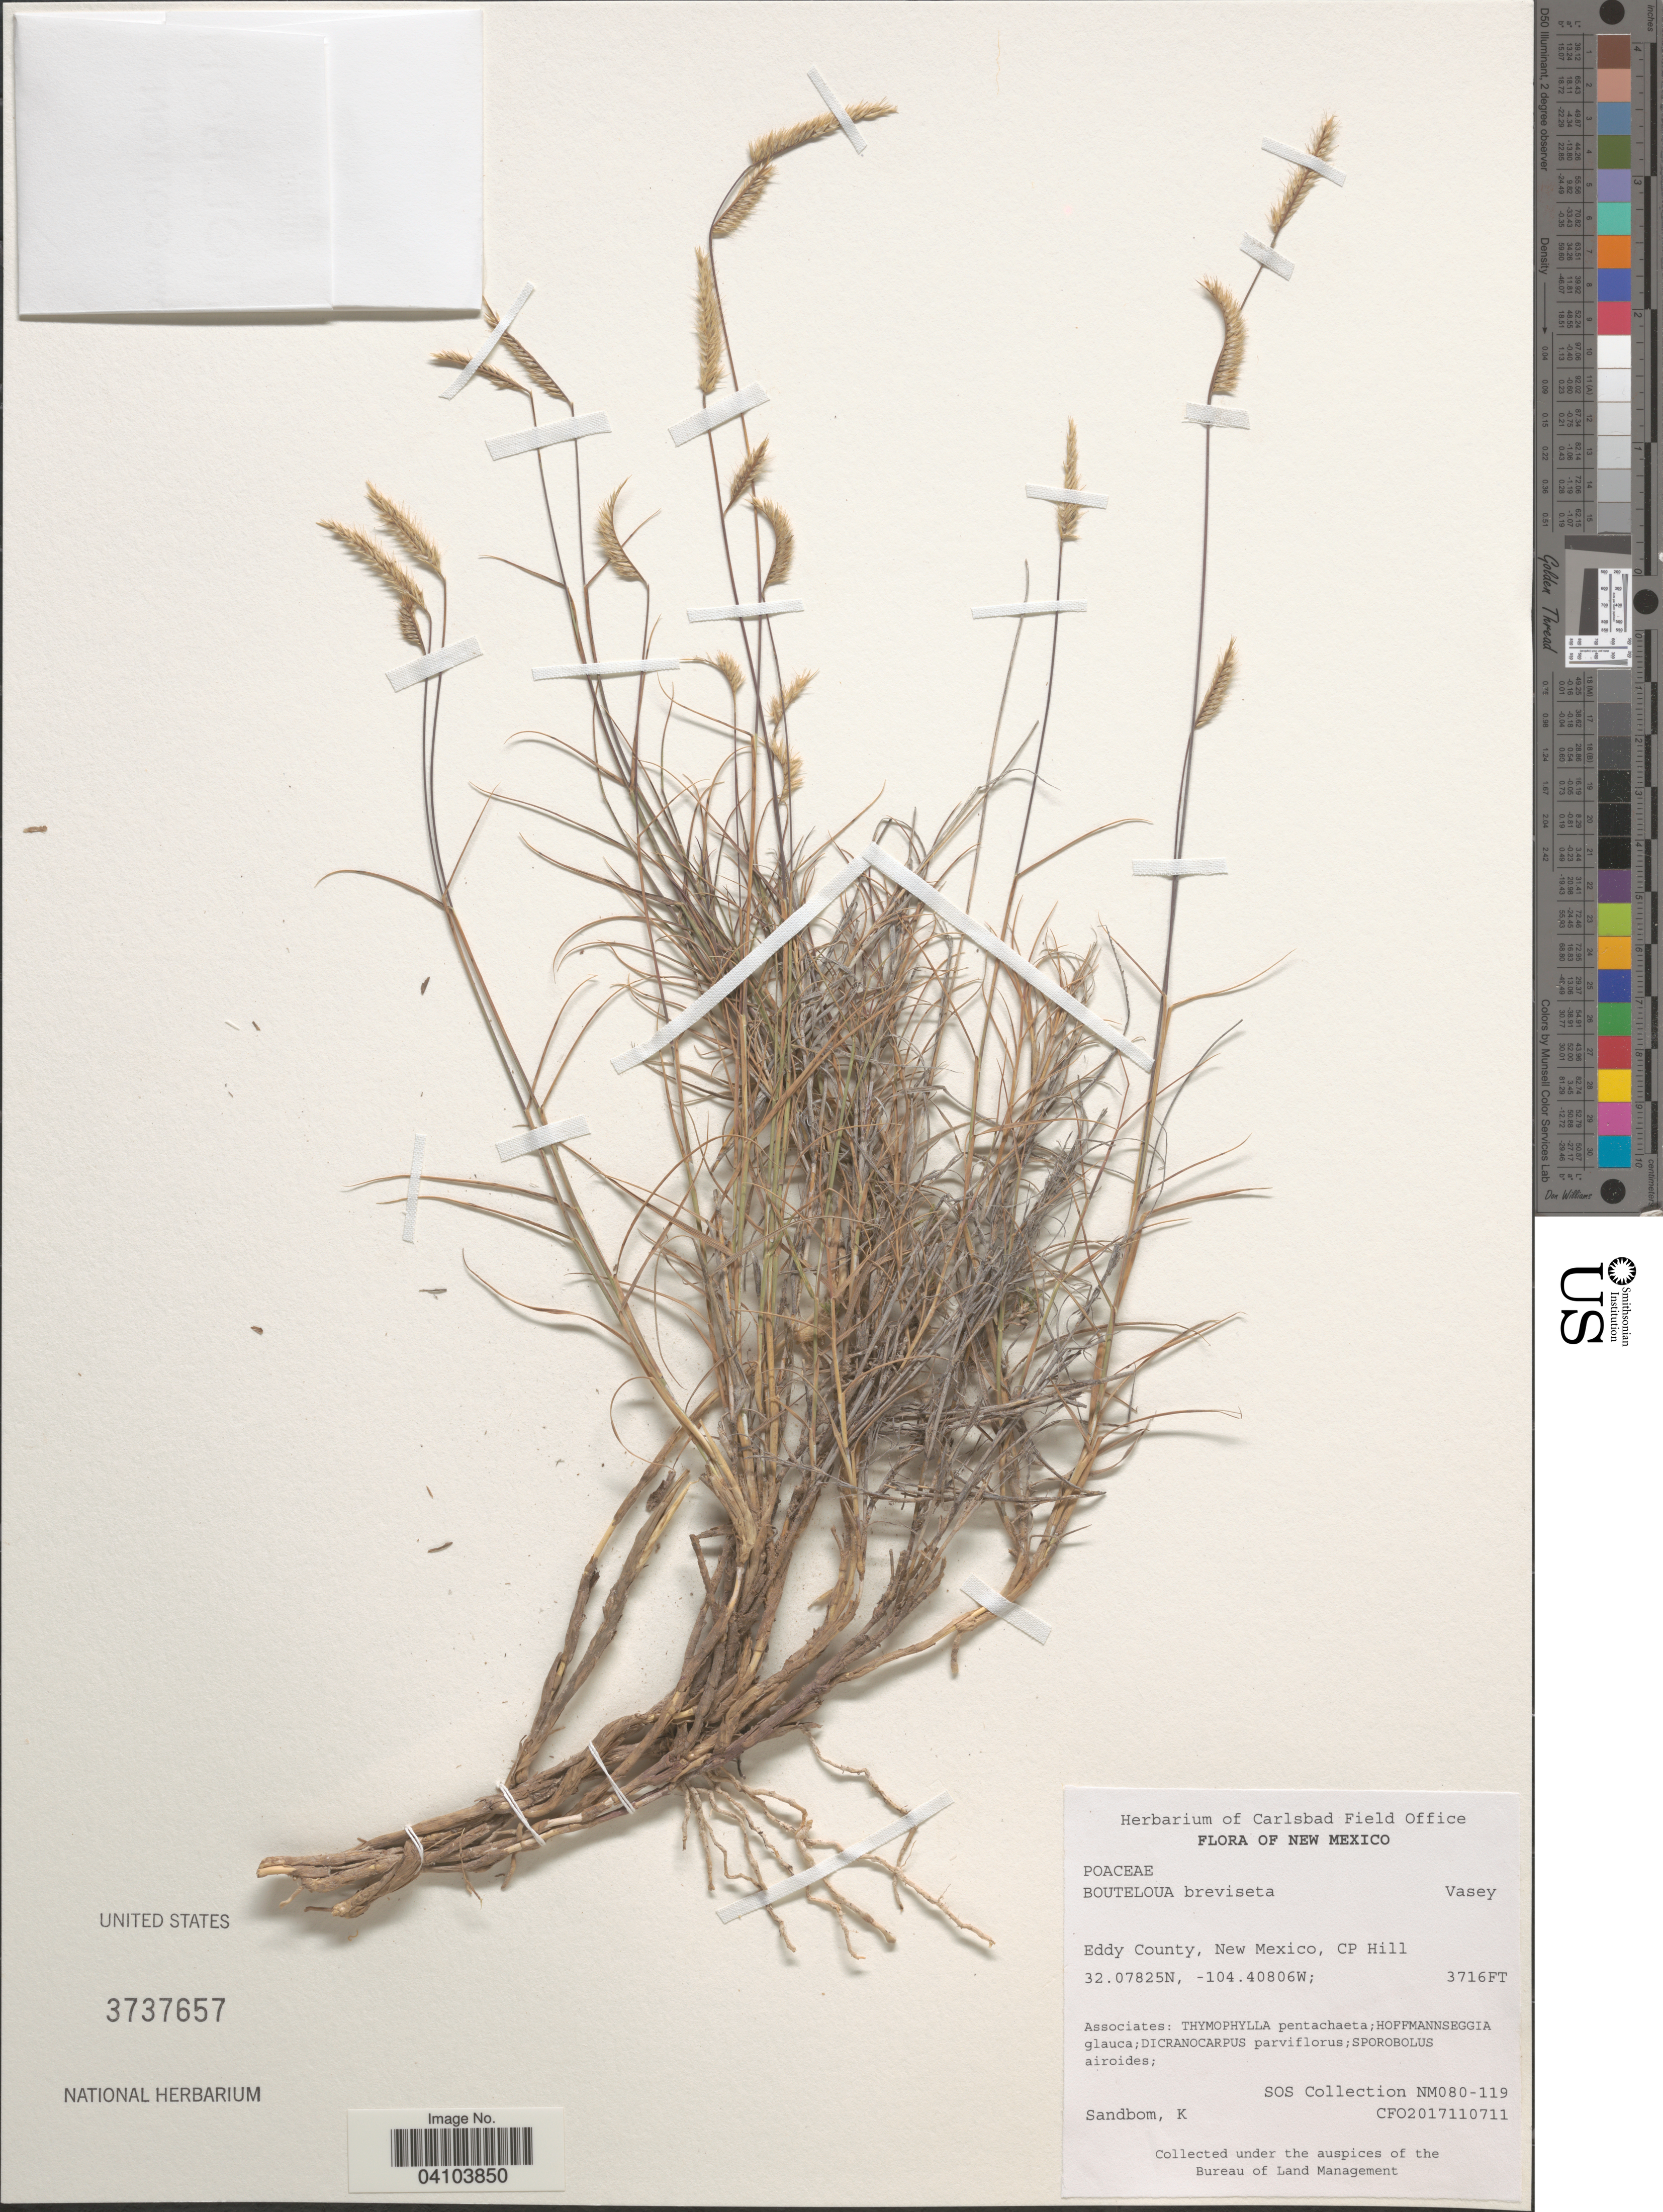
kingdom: Plantae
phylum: Tracheophyta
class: Liliopsida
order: Poales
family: Poaceae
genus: Bouteloua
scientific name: Bouteloua breviseta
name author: Vasey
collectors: K. Sandbom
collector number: CFO2017110711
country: United States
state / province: New Mexico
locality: Eddy County, CP Hill.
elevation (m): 1133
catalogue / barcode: US 3737657